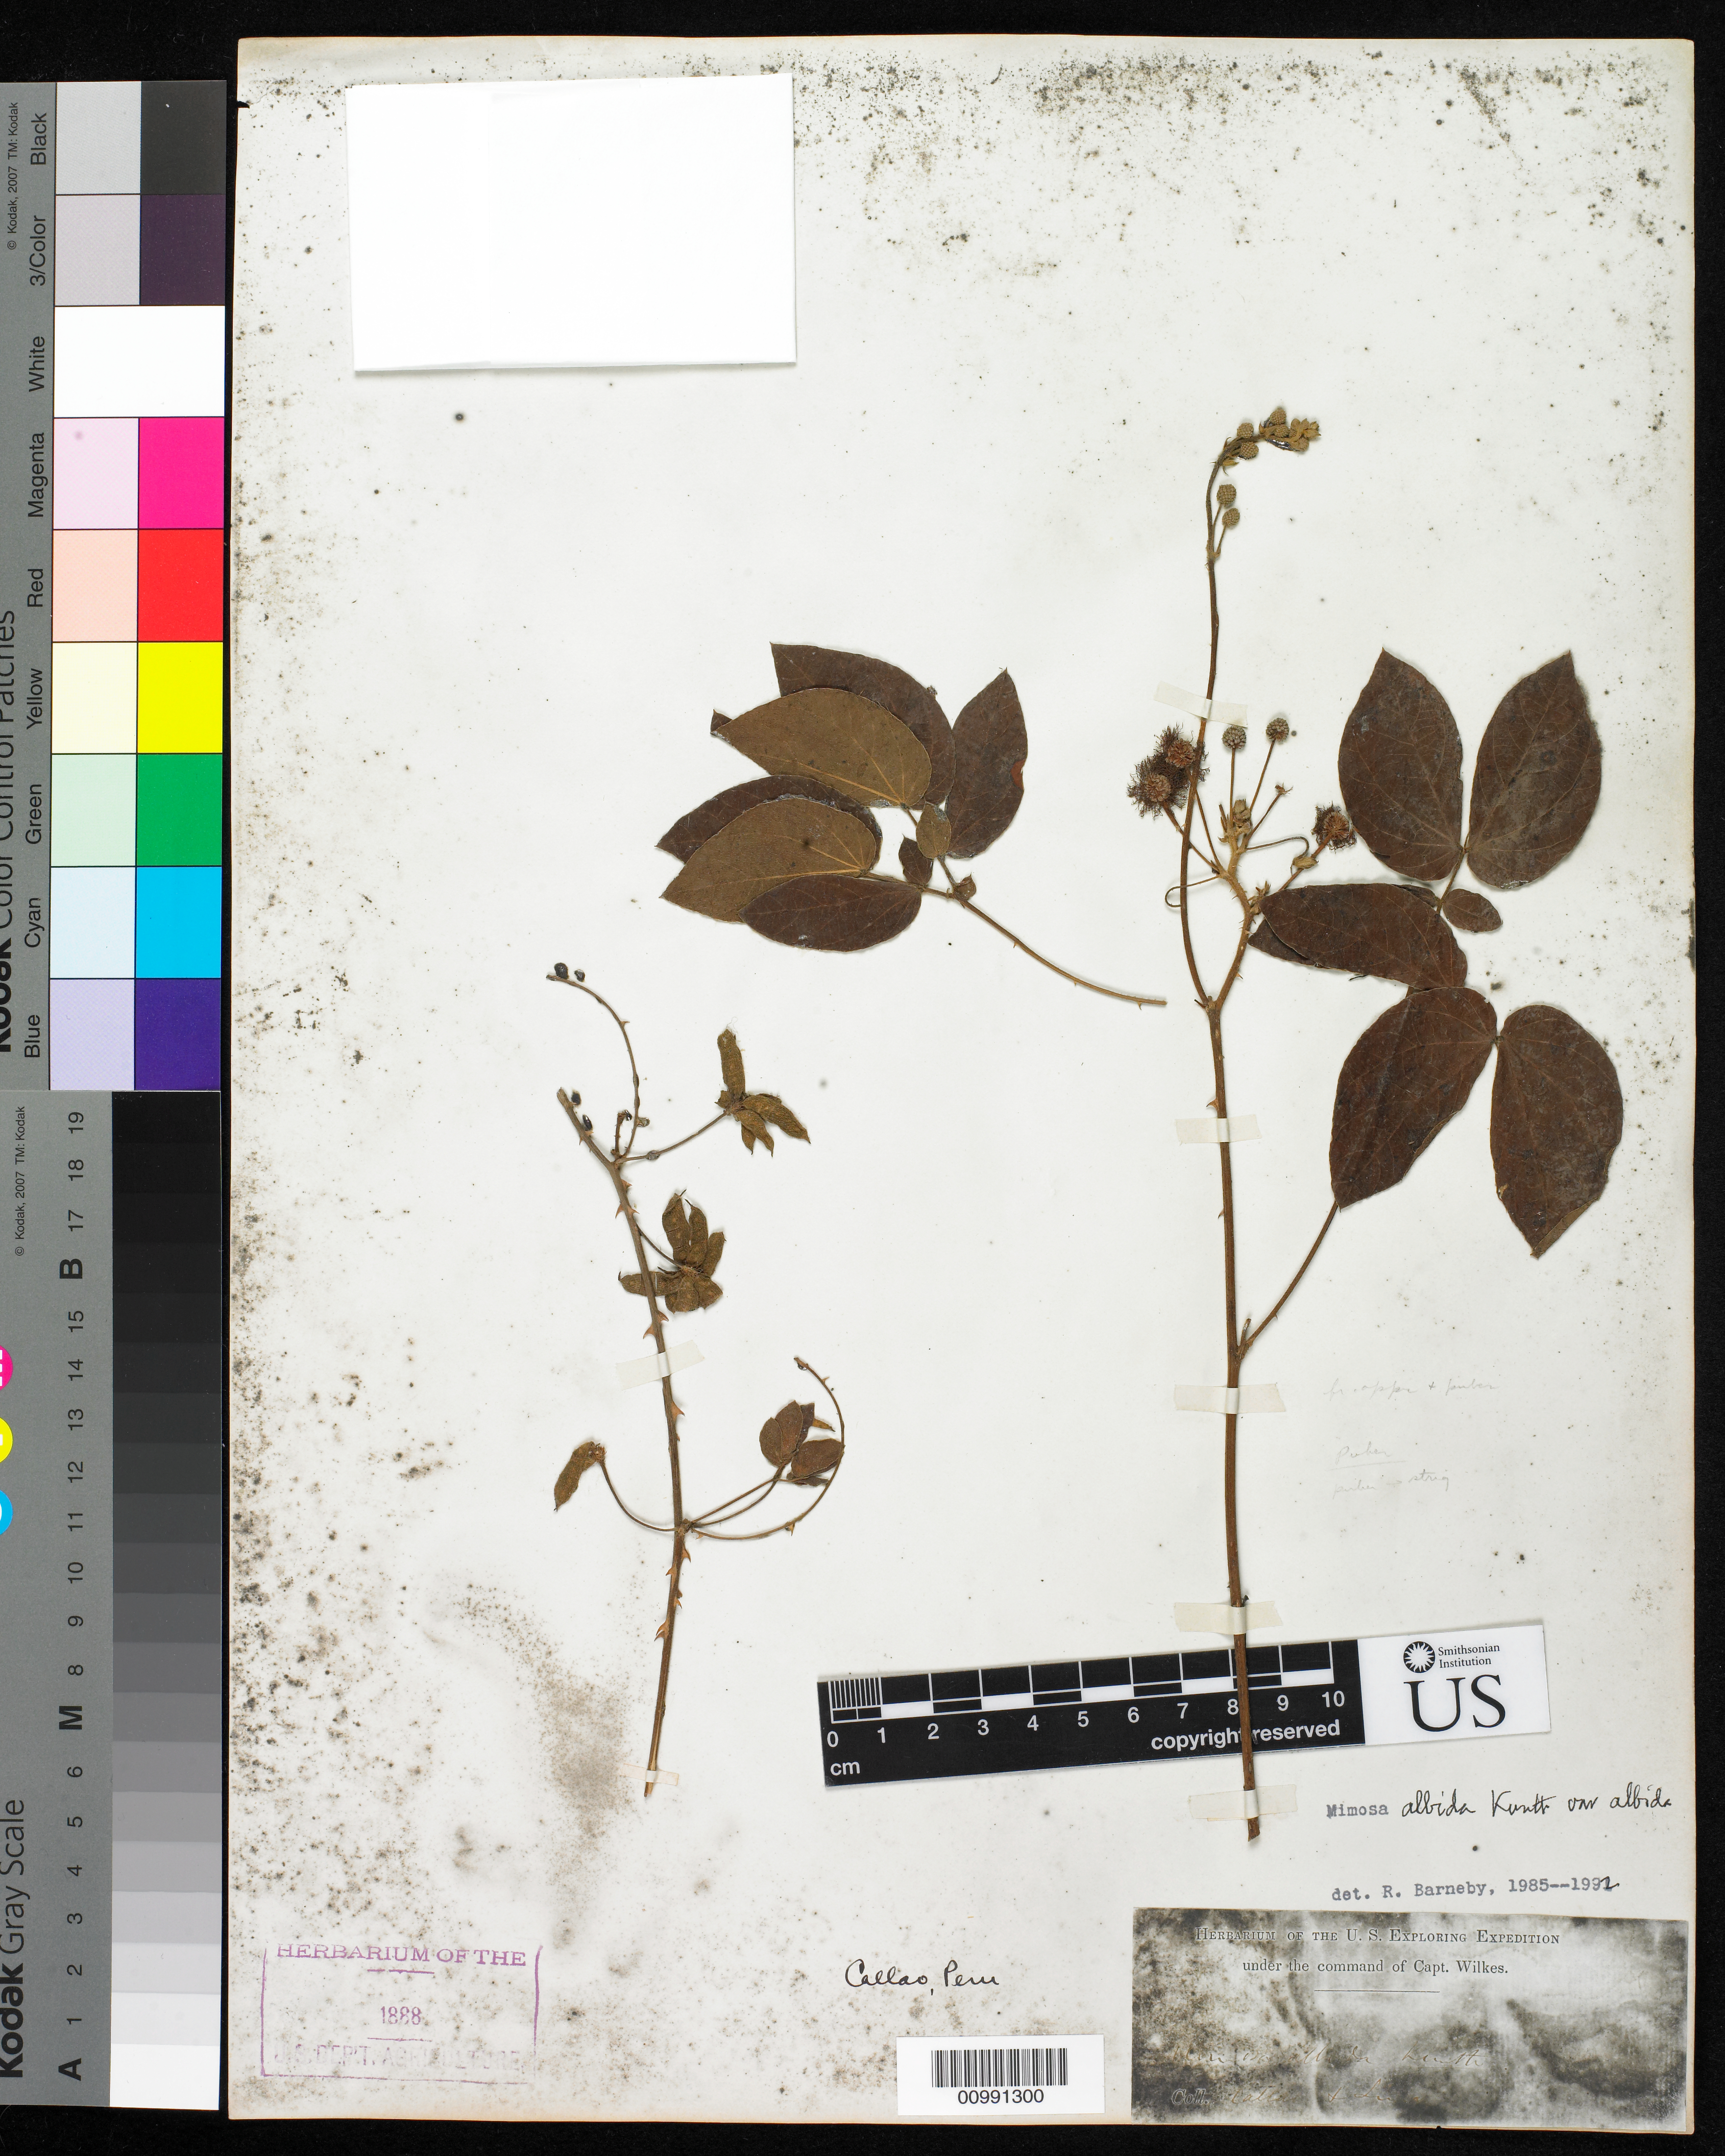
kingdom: Plantae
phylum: Tracheophyta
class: Magnoliopsida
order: Fabales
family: Fabaceae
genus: Mimosa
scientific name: Mimosa albida var. albida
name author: Humb. & Bonpl. ex Willd.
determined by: Barneby, Rupert C., (NY)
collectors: Wilkes Explor. Exped.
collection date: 1838/1842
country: Peru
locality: Callao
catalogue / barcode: US 98501